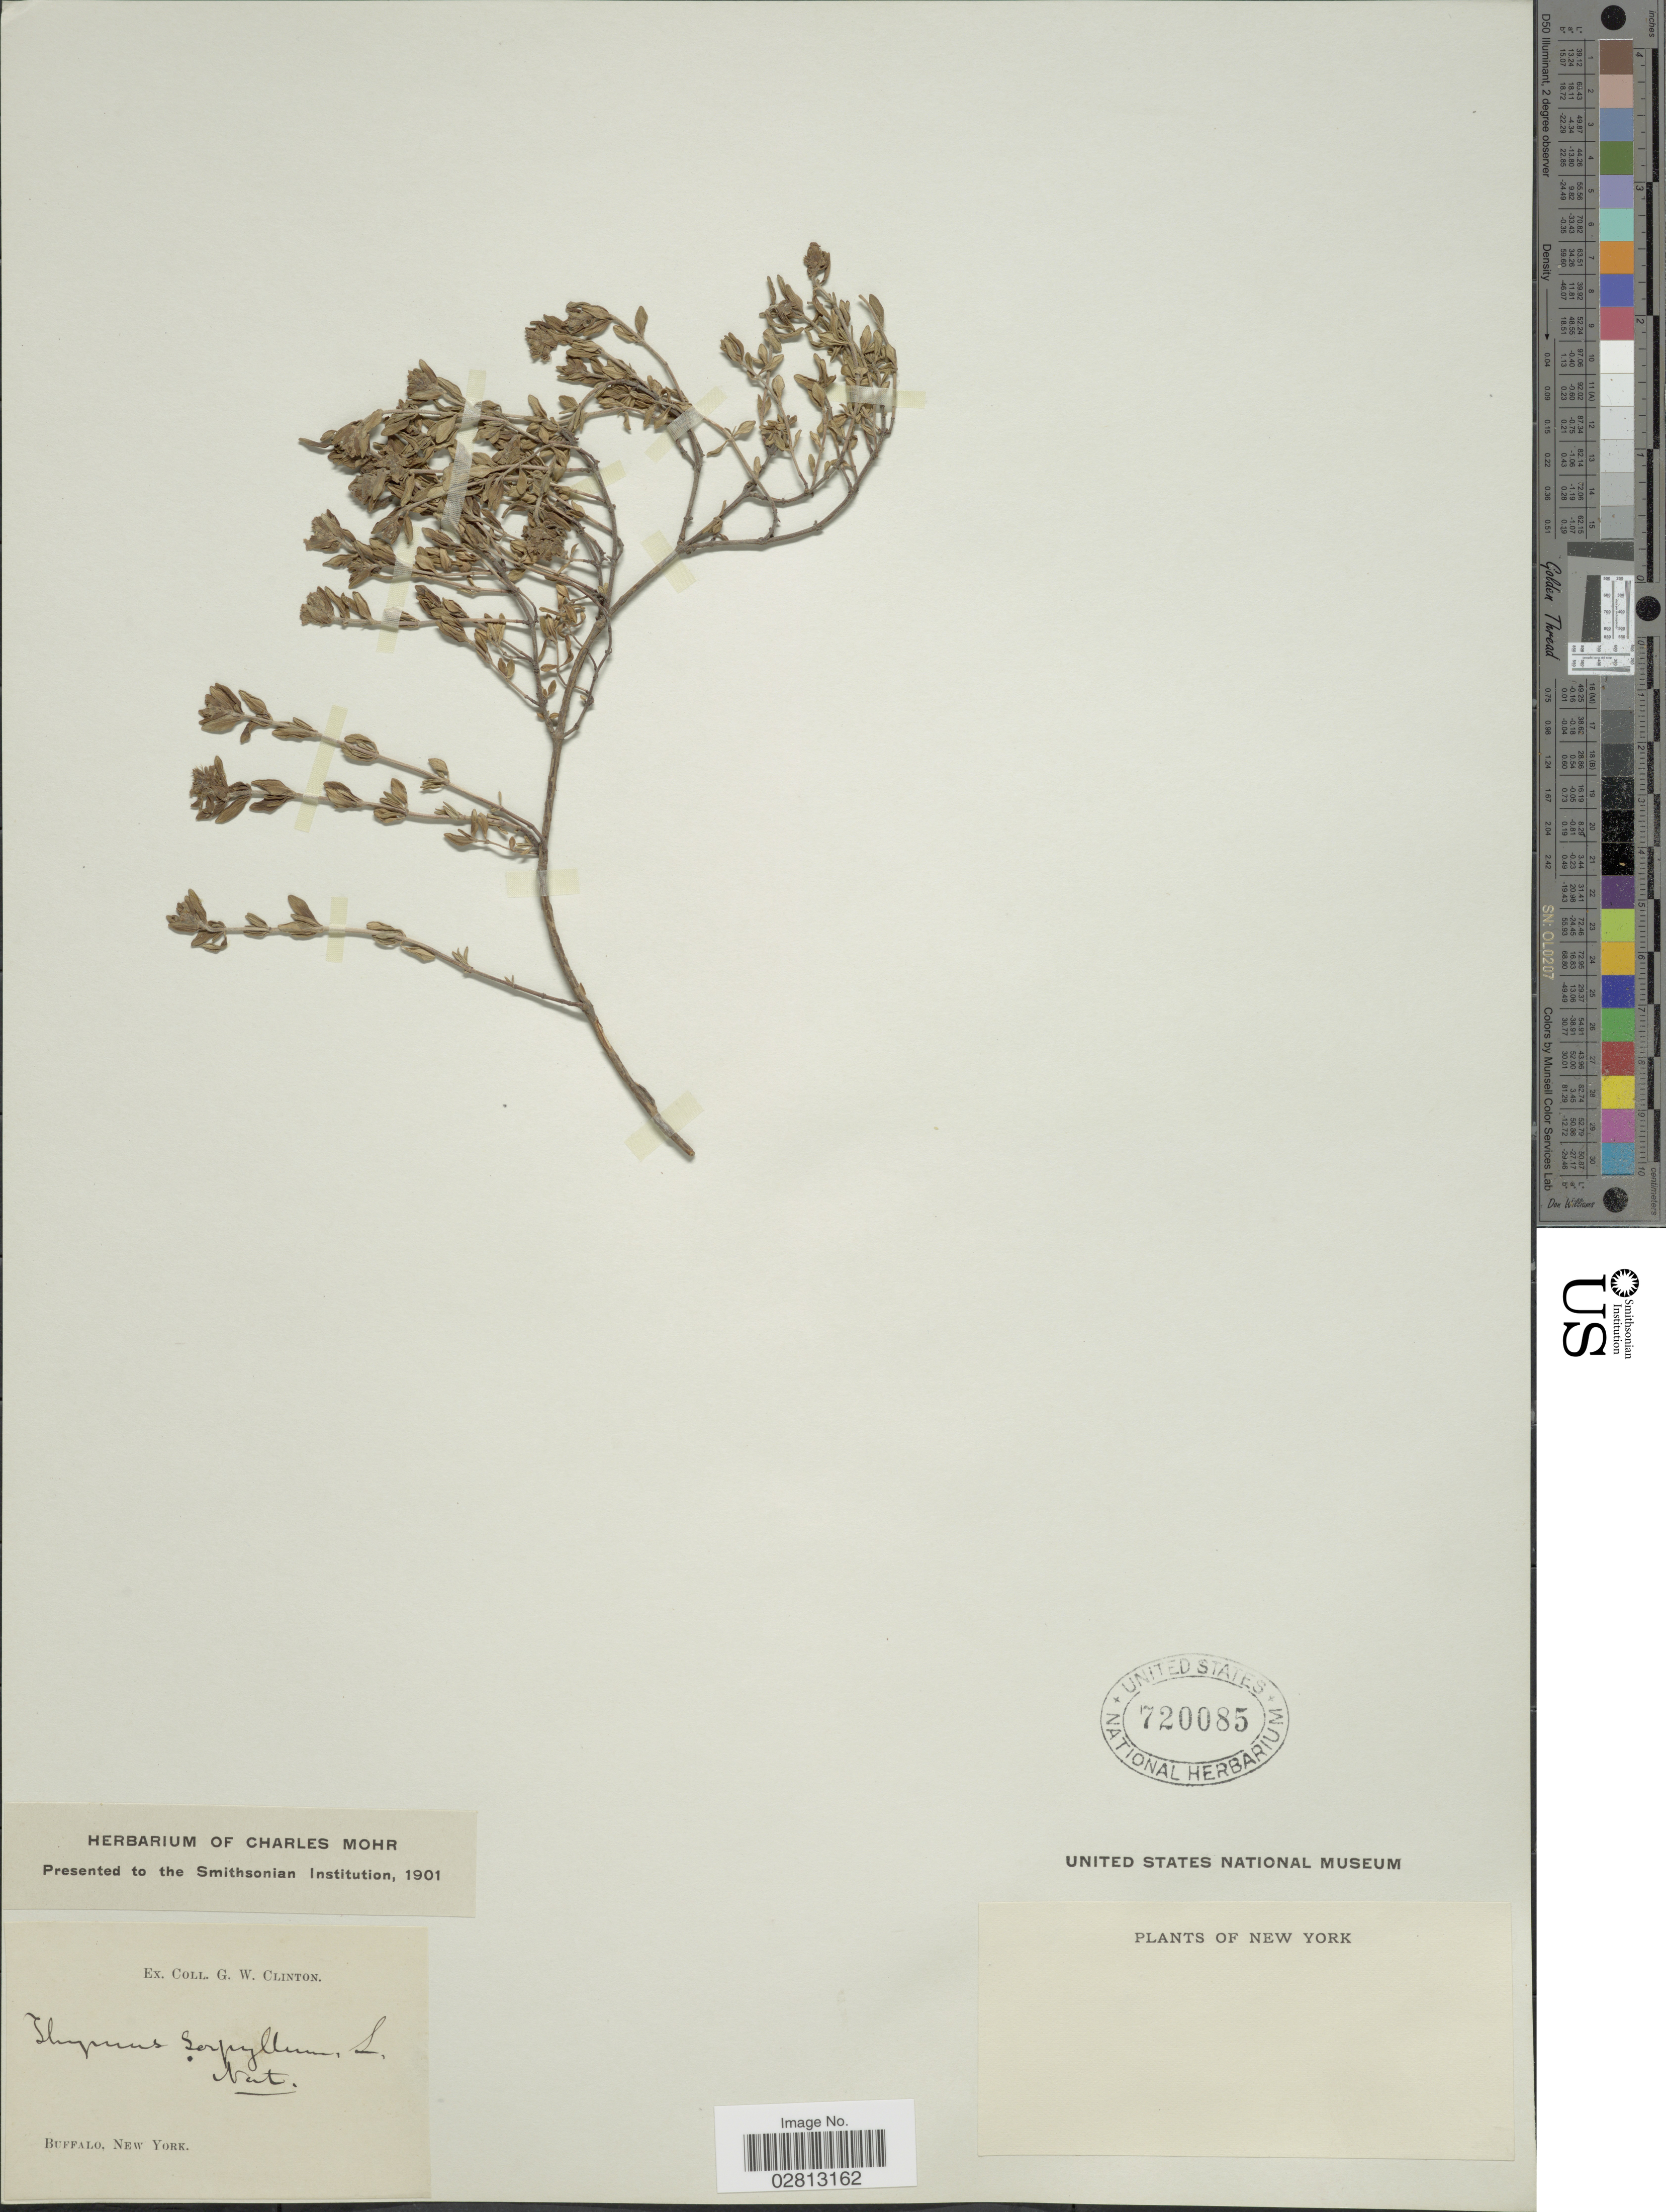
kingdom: Plantae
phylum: Tracheophyta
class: Magnoliopsida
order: Lamiales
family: Lamiaceae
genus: Thymus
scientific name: Thymus serpyllum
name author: L.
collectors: G. W. Clinton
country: United States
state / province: New York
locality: Buffalo.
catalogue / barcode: US 720085